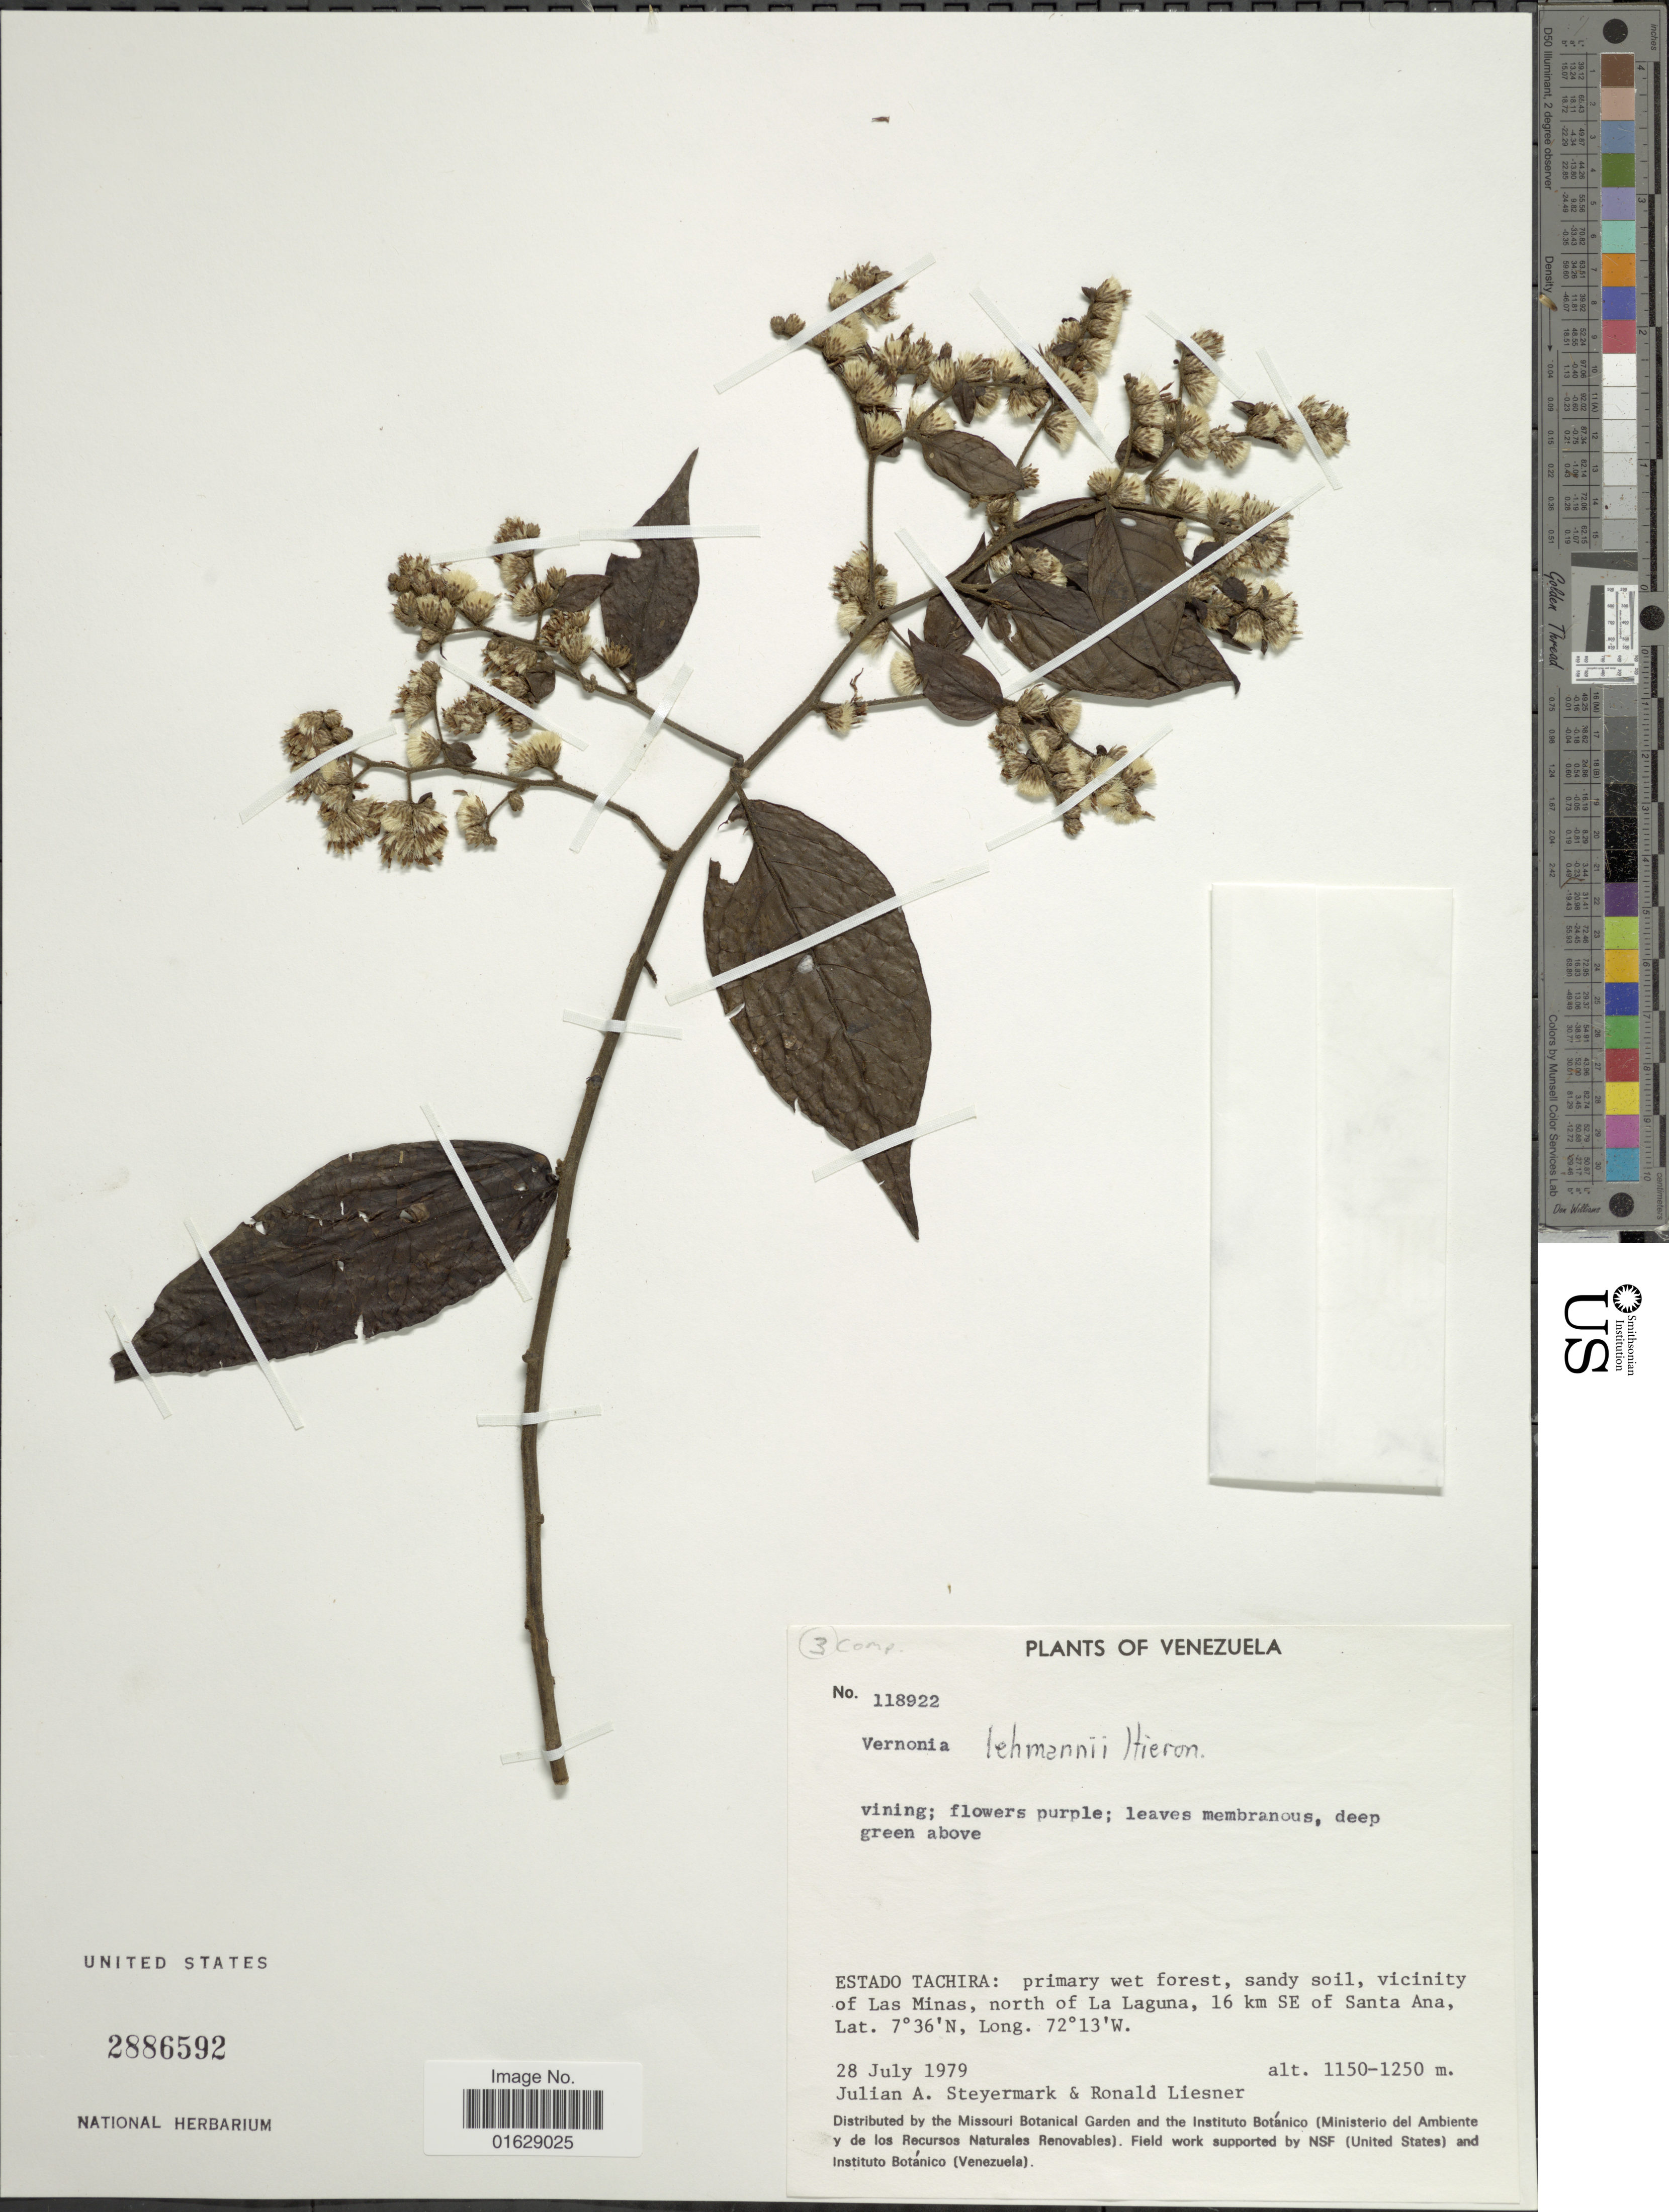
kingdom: Plantae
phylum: Tracheophyta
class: Magnoliopsida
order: Asterales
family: Asteraceae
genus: Lepidaploa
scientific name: Lepidaploa lehmannii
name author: (Hieron.) H. Rob.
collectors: J. Steyermark & R. L. Liesner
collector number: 118922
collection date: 1979-07-28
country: Venezuela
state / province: Tachira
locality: Estado Tachira: vicinity of Las Minas, north of La Laguna, 16 km SE of Santa Ana.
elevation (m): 1150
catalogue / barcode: US 2886592